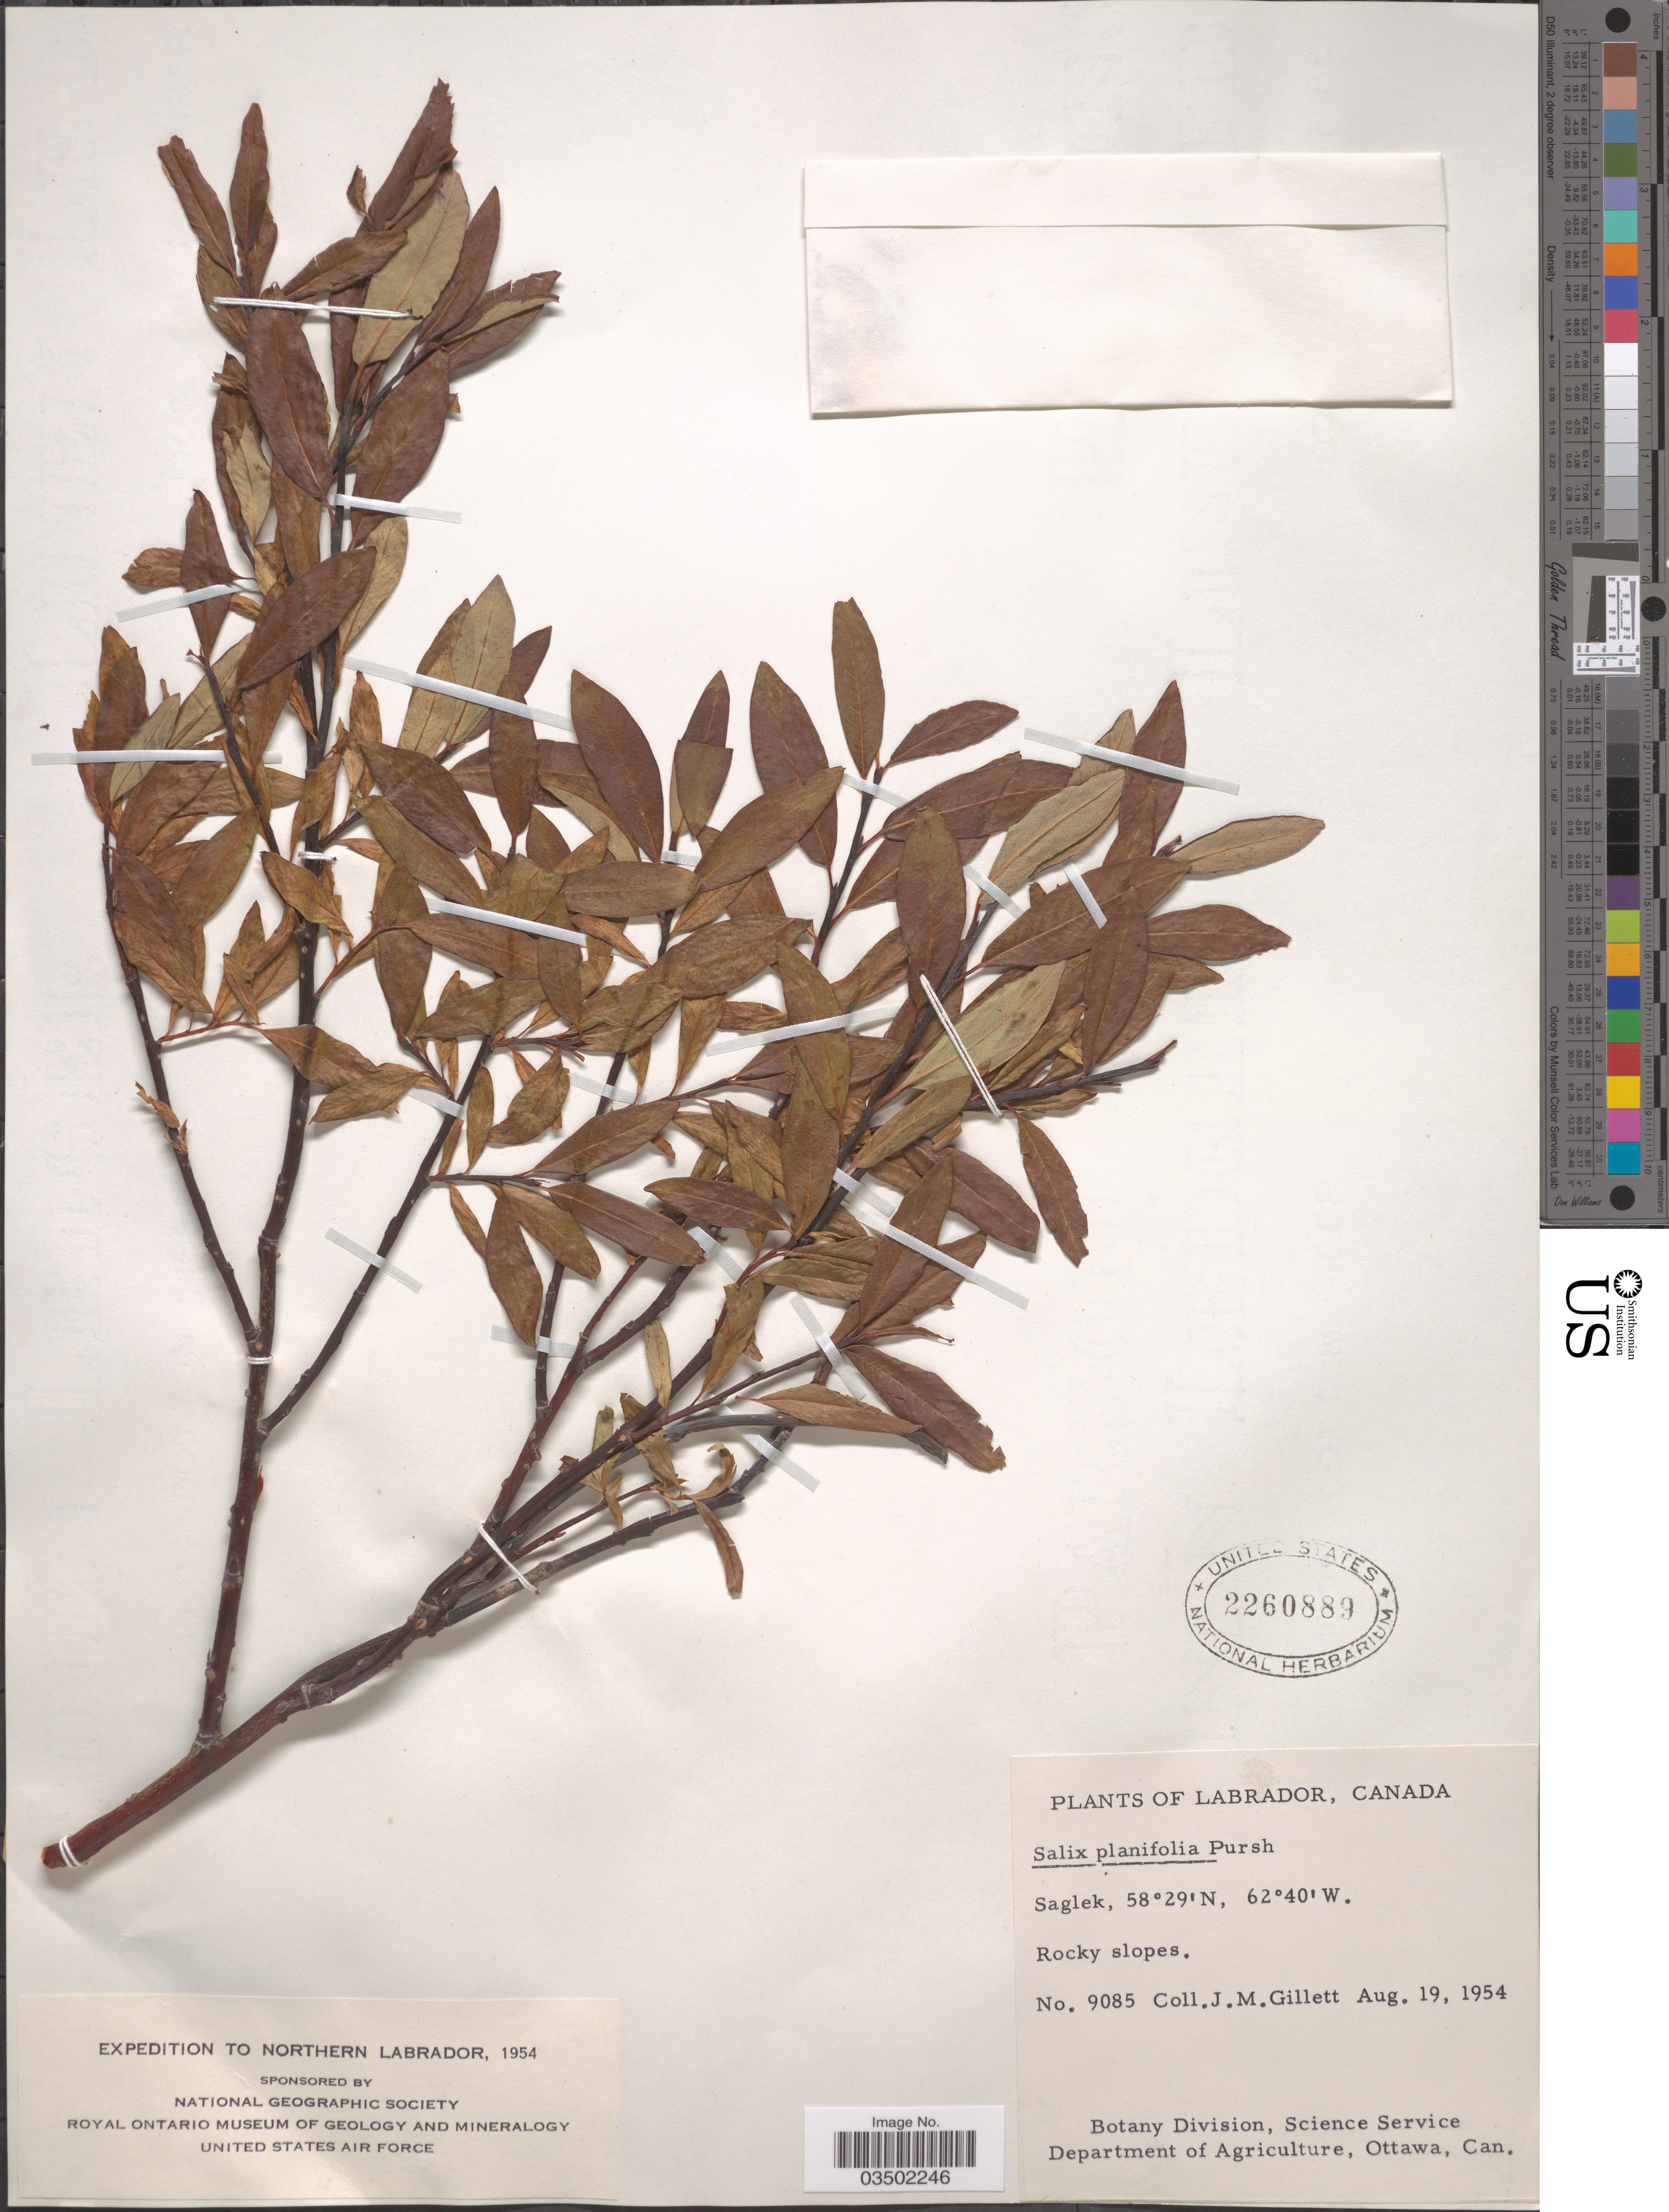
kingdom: Plantae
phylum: Tracheophyta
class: Magnoliopsida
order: Malpighiales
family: Salicaceae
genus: Salix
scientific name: Salix planifolia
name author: Pursh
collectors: J. M. Gillett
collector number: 9085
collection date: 1954-08-19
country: Canada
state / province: Newfoundland and Labrador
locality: Northern Labrador. Saglek.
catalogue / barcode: US 2260889